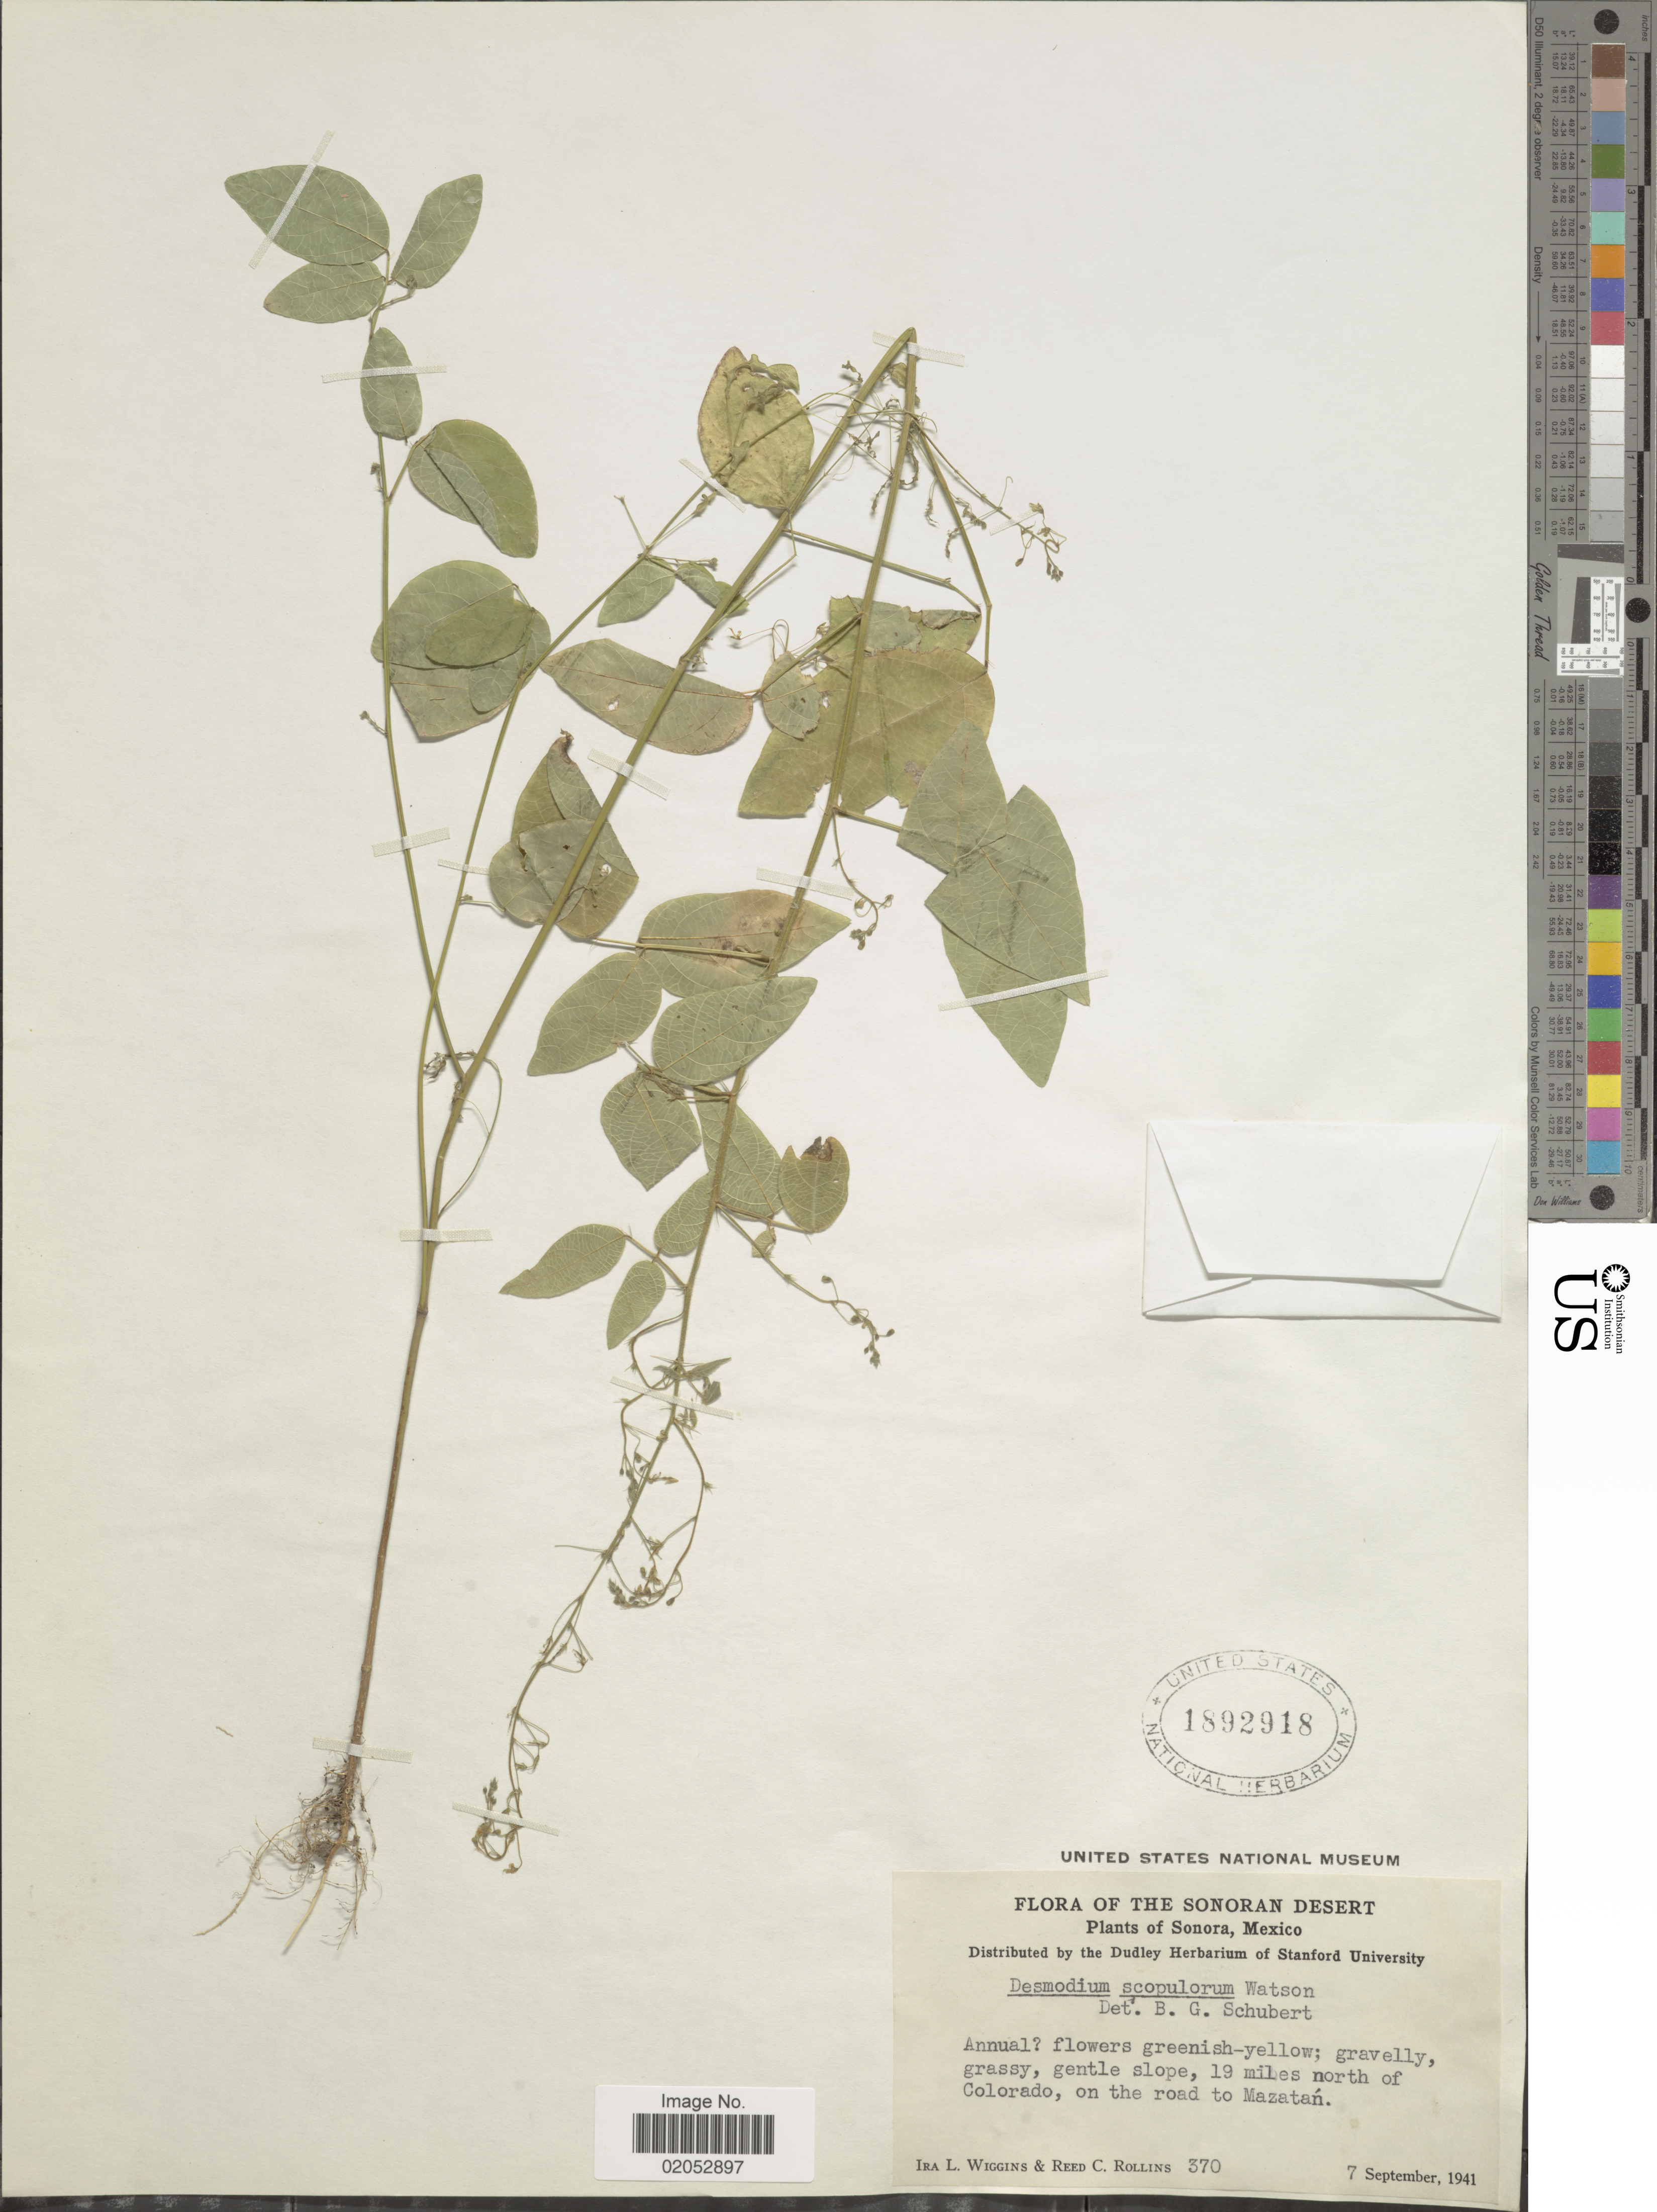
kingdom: Plantae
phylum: Tracheophyta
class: Magnoliopsida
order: Fabales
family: Fabaceae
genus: Desmodium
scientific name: Desmodium scopulorum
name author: S. Watson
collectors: I. L. Wiggins & R. C. Rollins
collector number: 370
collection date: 1941-09-07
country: Mexico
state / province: Sonora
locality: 19 miles north of Colorado, on the road to Mazatan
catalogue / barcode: US 1892918